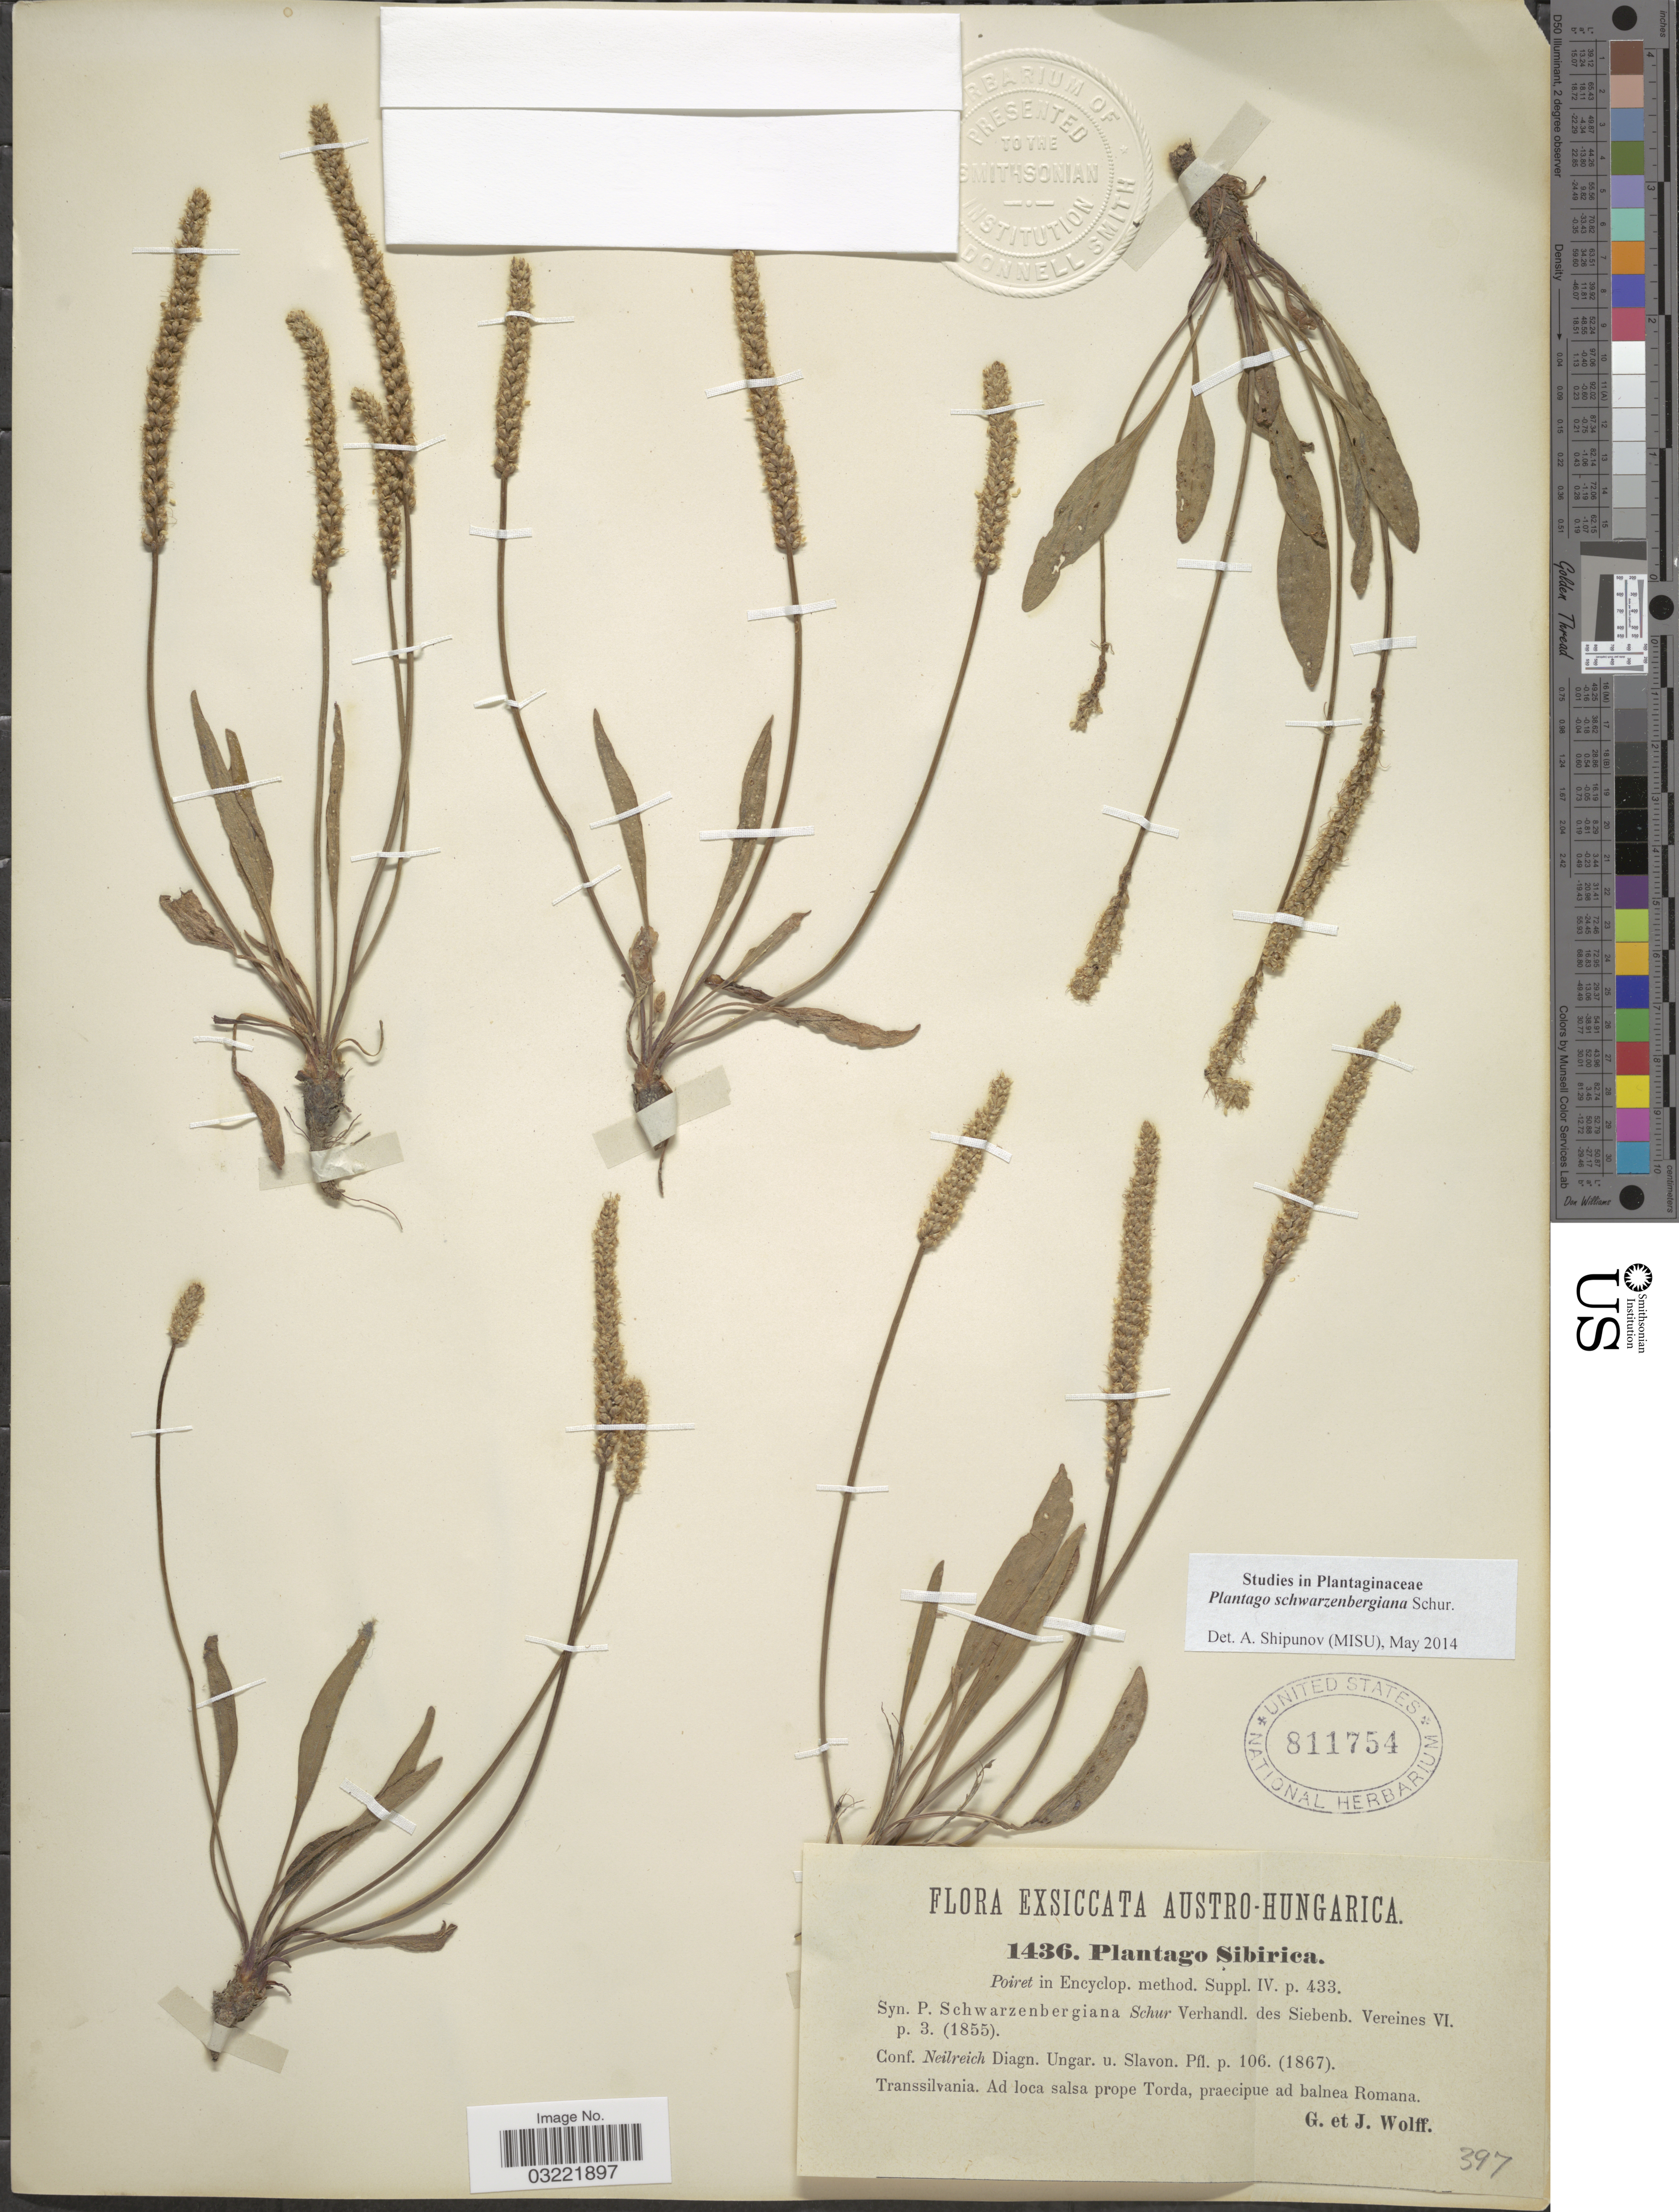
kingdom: Plantae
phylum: Tracheophyta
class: Magnoliopsida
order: Lamiales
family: Plantaginaceae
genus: Plantago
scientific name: Plantago schwarzenbergiana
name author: Schur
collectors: G. Wolff & J. Wolff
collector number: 1436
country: Hungary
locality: Transsilvania. Ad loca salsa prope Torda, praecipue ad balnea Romana. Austro-Hungarica.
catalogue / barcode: US 811754